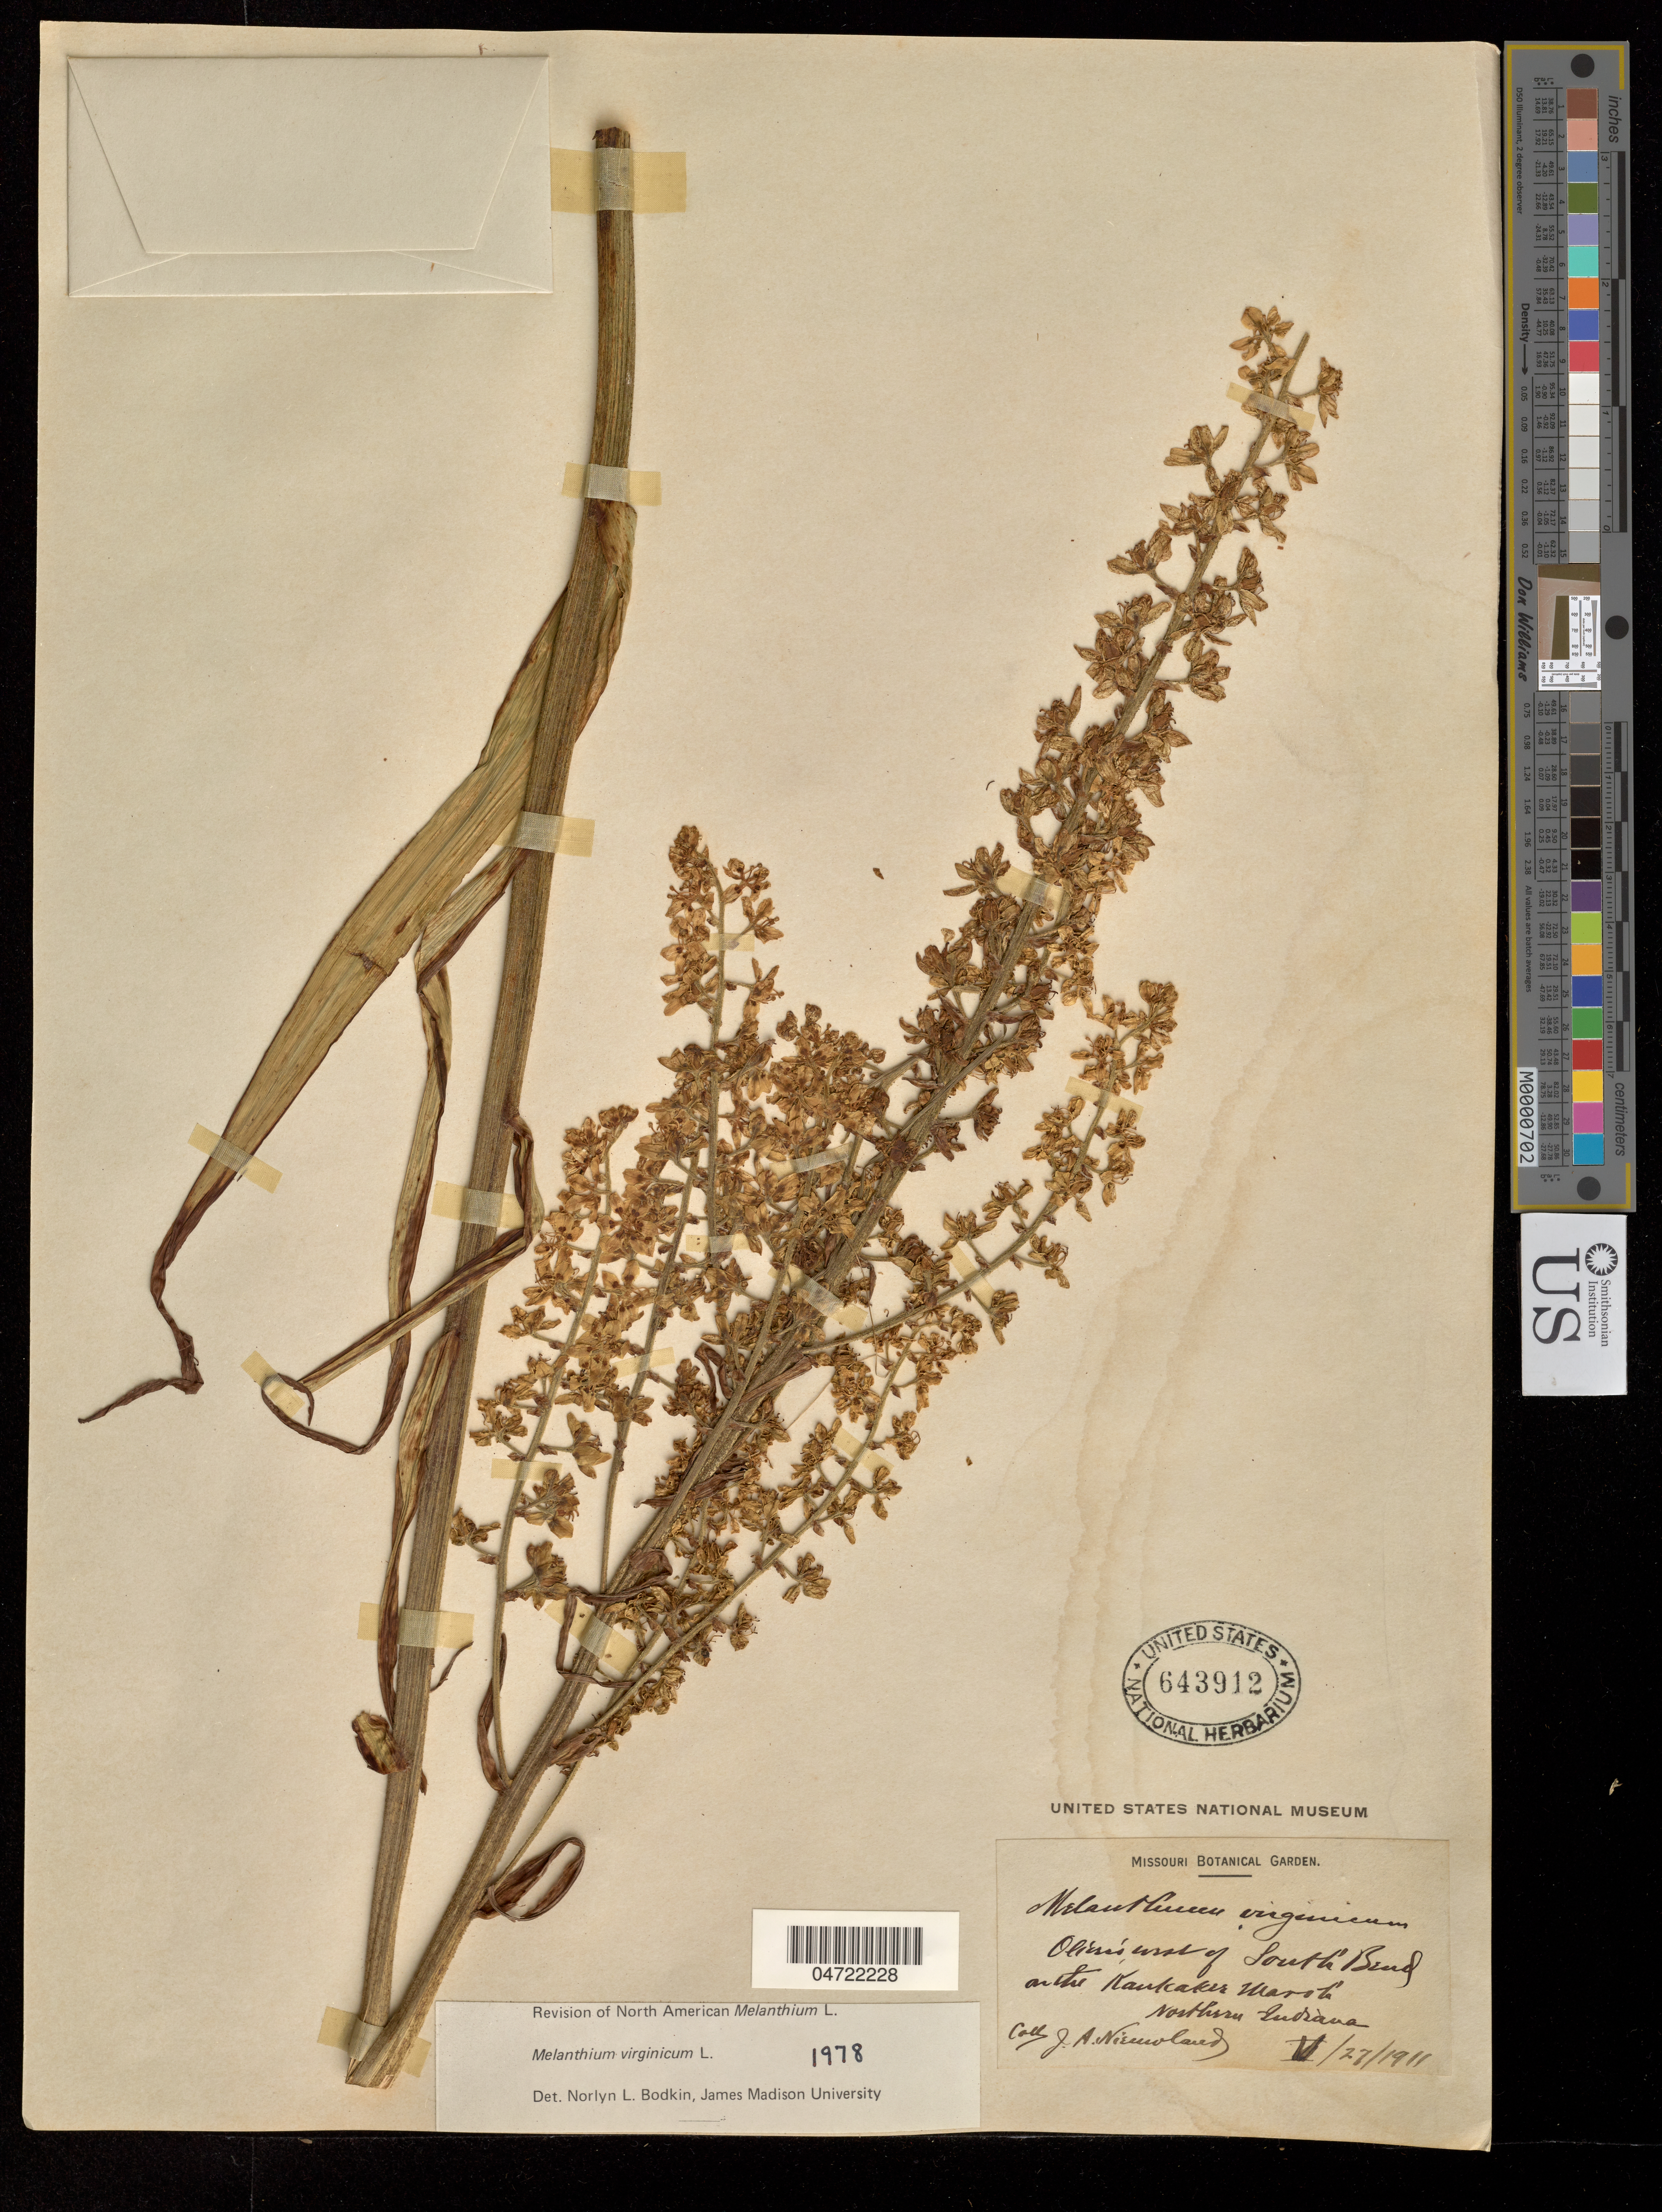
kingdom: Plantae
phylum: Tracheophyta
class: Liliopsida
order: Liliales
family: Melanthiaceae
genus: Melanthium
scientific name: Melanthium virginicum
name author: L.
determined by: Bodkin, N. L.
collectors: J. Niemoland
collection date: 1911-05-27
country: United States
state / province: Indiana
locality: [ illeg. ] W of South Bend on the Kankaker Marsh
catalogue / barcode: US 643912